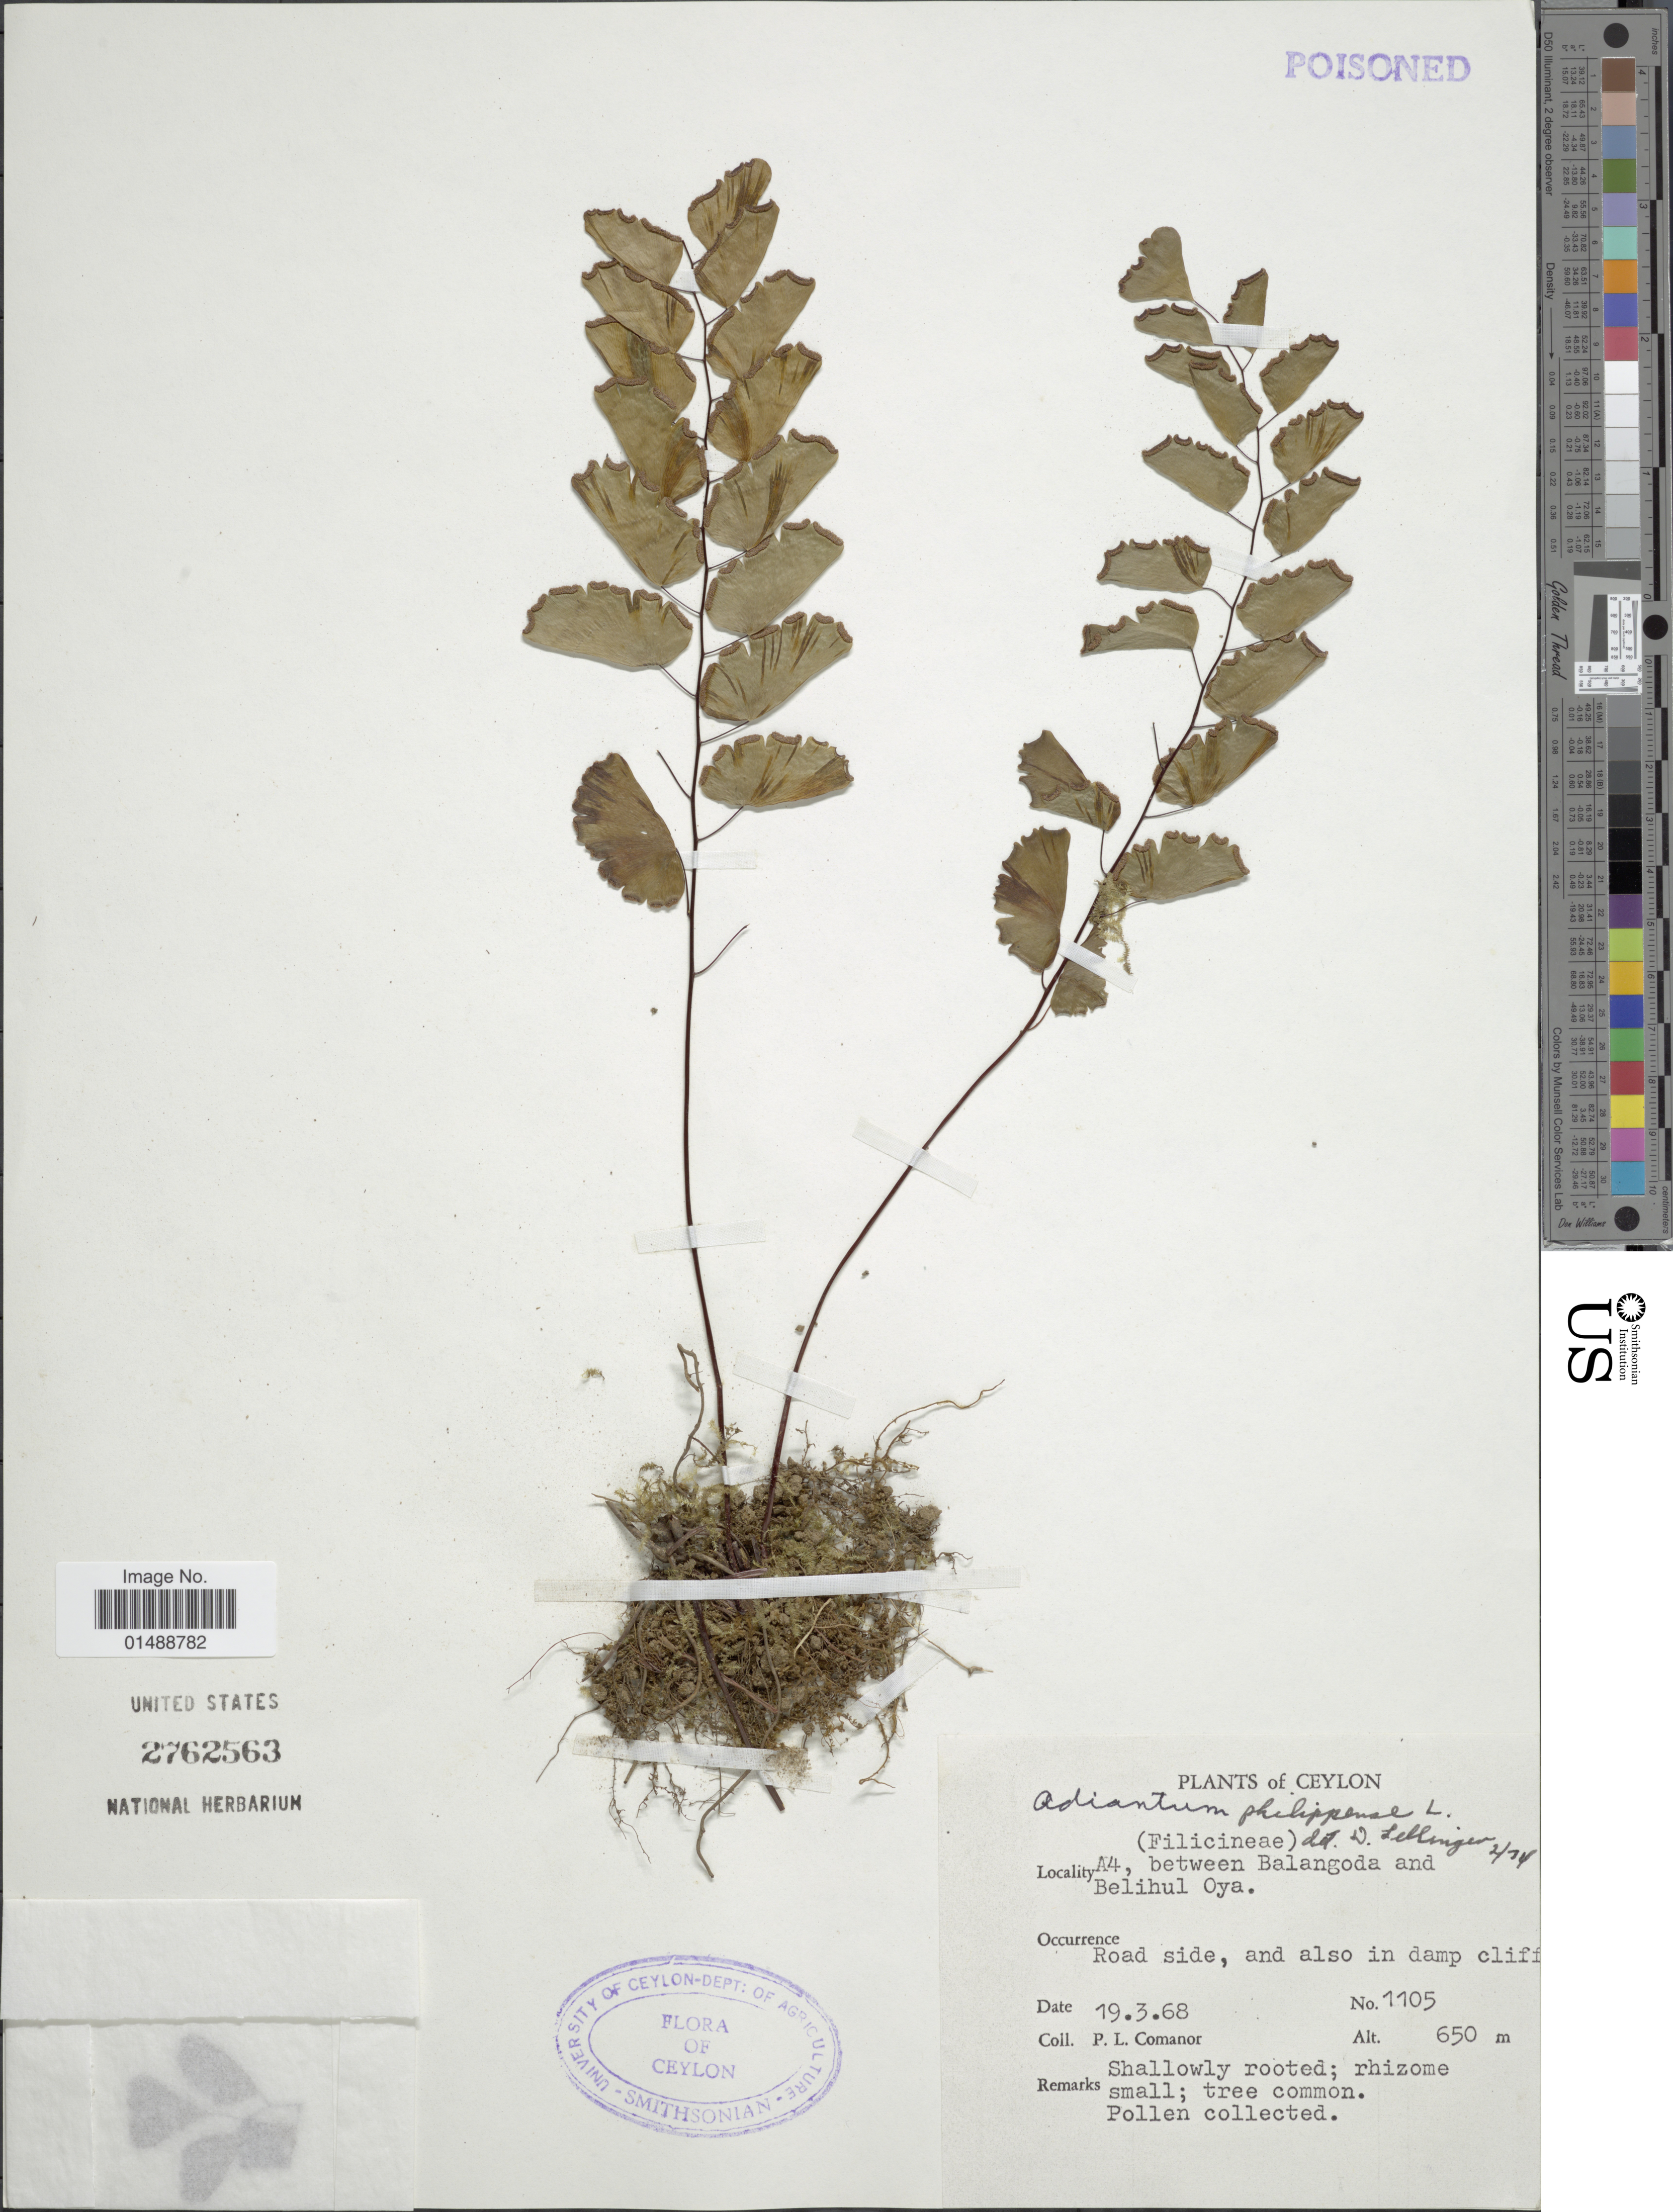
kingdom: Plantae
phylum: Tracheophyta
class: Polypodiopsida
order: Polypodiales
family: Pteridaceae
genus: Adiantum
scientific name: Adiantum philippense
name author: L.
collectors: P. Comanor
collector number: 1105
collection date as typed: Transcribed d/m/y: 19/3/68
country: Sri Lanka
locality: Ceylon, Between Balangoda and Belihul Oya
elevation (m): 650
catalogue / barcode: US 2762563